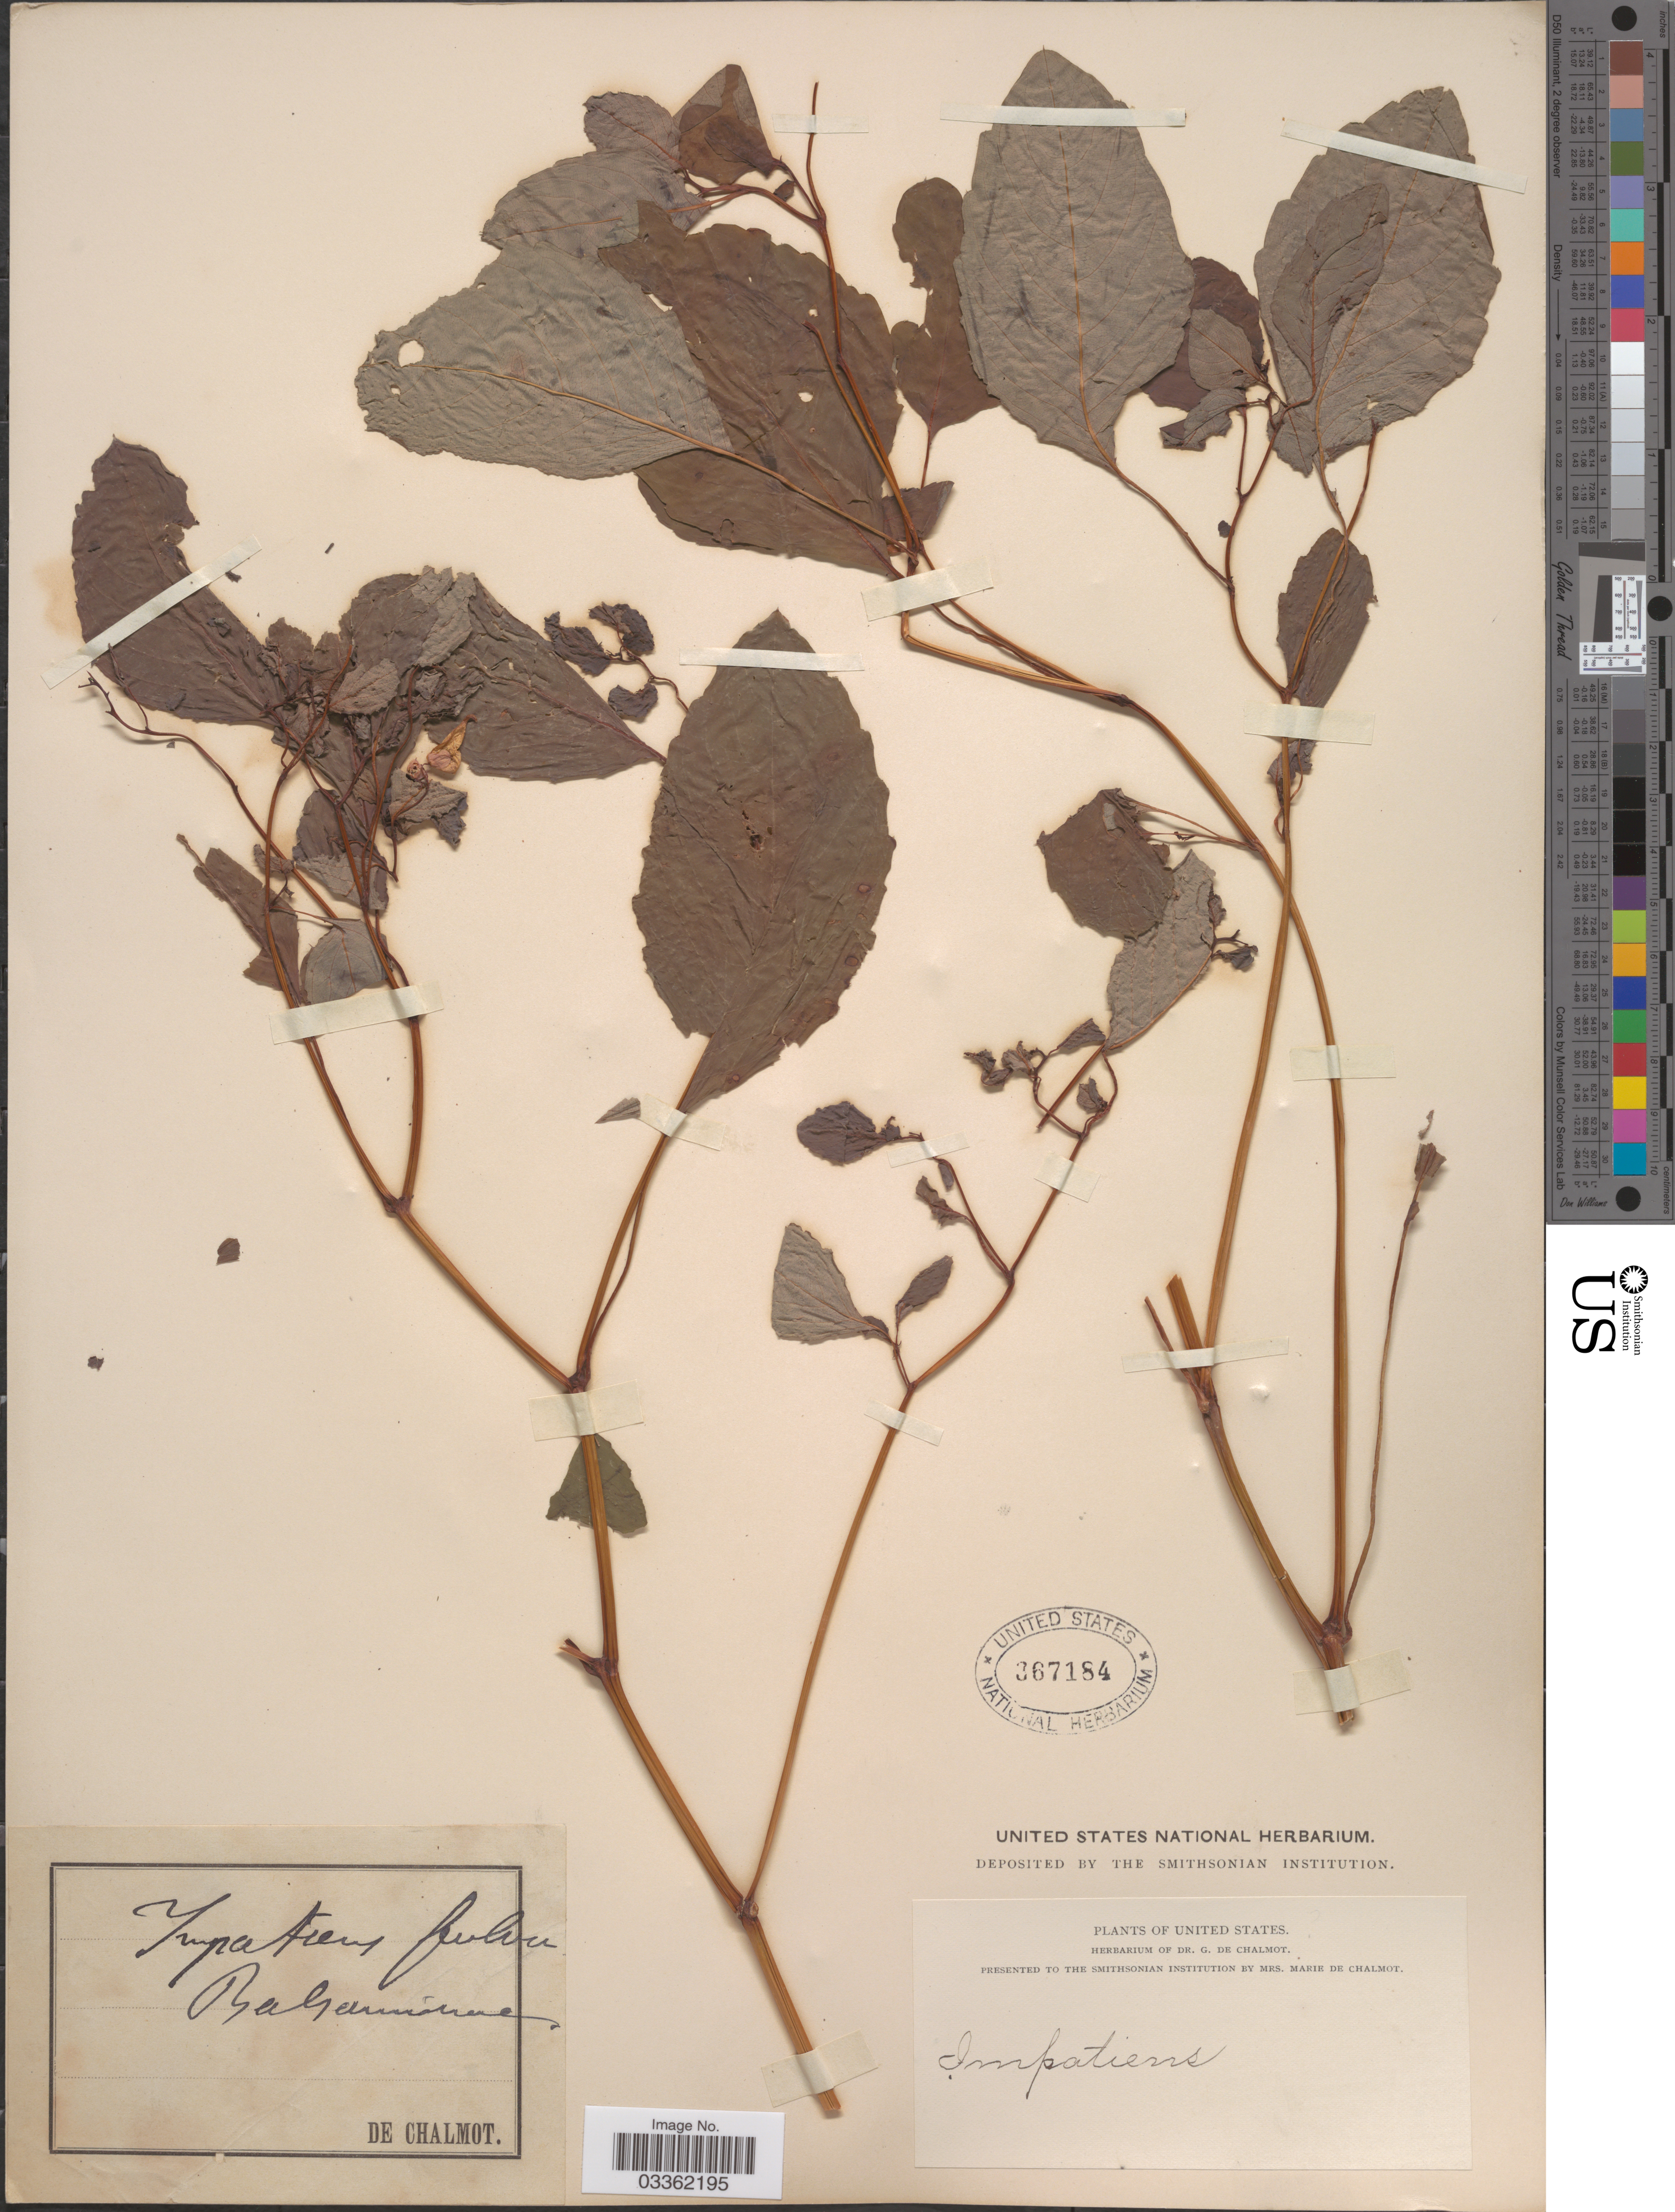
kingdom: Plantae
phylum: Tracheophyta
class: Magnoliopsida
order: Ericales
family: Balsaminaceae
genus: Impatiens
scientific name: Impatiens capensis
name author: Meerb.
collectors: G. de Chalmot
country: United States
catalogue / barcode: US 367184